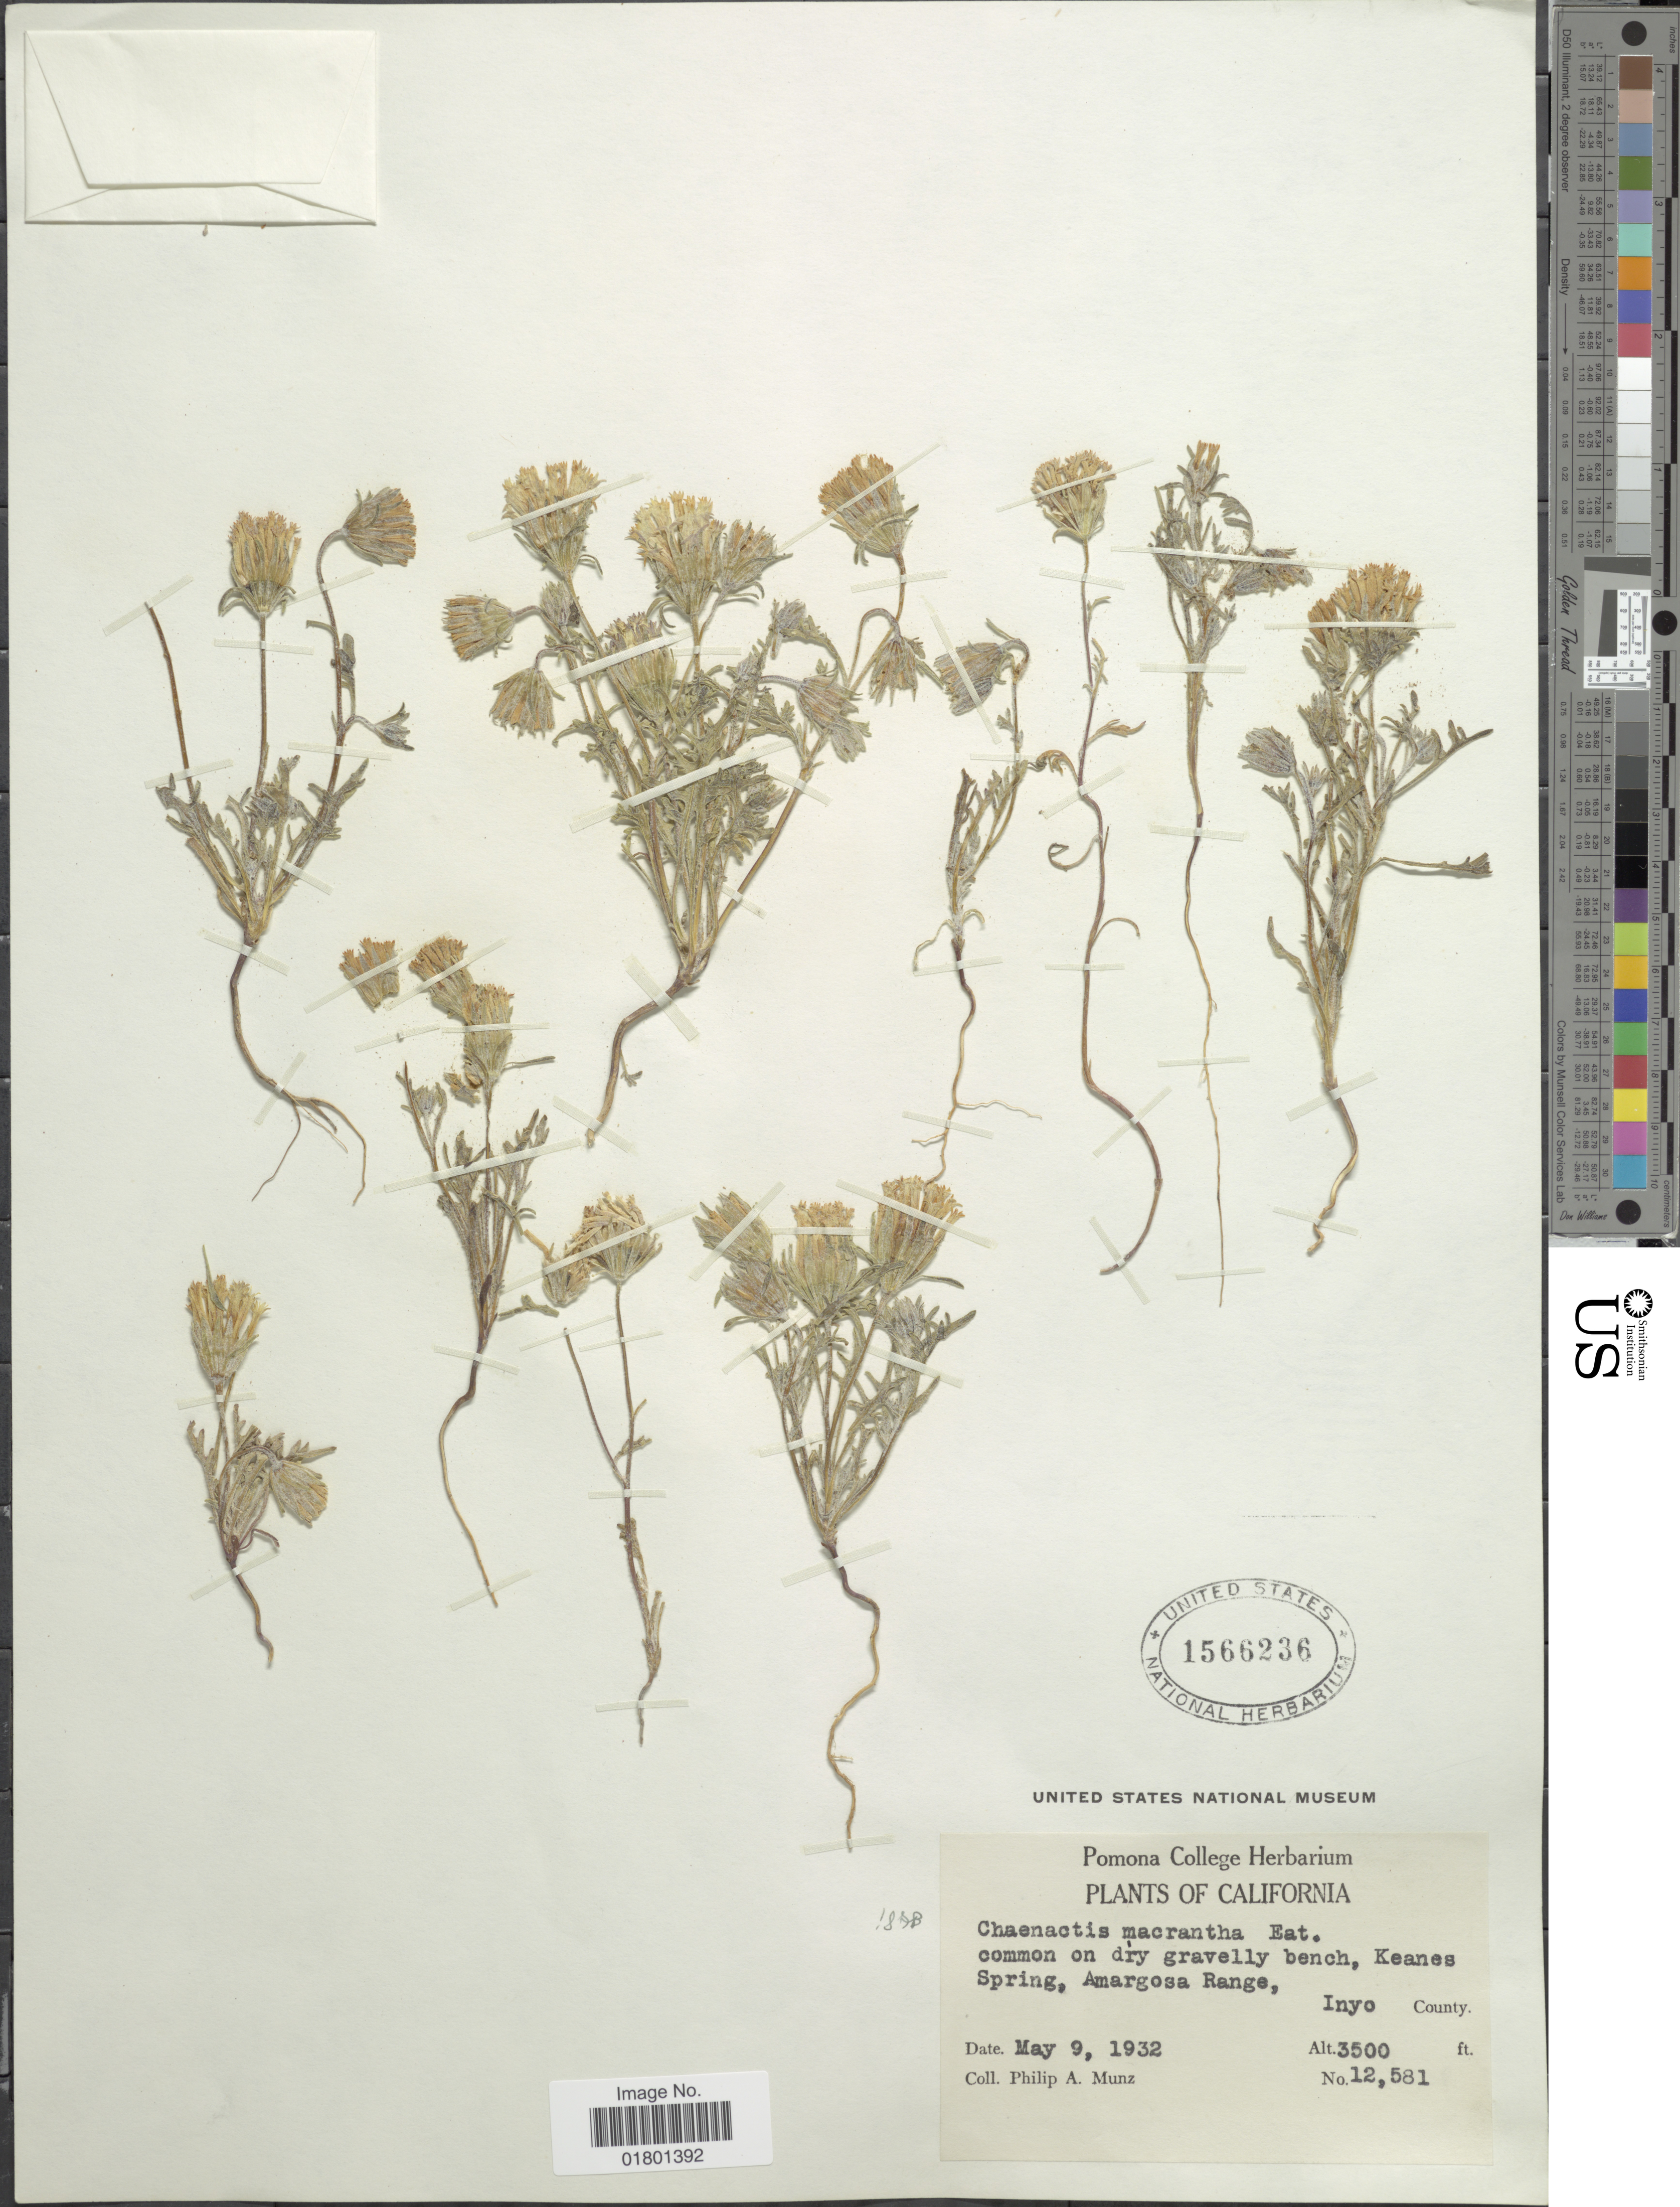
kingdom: Plantae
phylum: Tracheophyta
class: Magnoliopsida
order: Asterales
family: Asteraceae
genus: Chaenactis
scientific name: Chaenactis macrantha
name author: D.C. Eaton in C. King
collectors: P. A. Munz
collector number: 12581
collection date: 1932-05-09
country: United States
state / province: California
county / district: Inyo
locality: Common on dry gravelly bench, Keanes Spring, Amargosa Range, Inyo County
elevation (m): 1067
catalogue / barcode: US 1566236